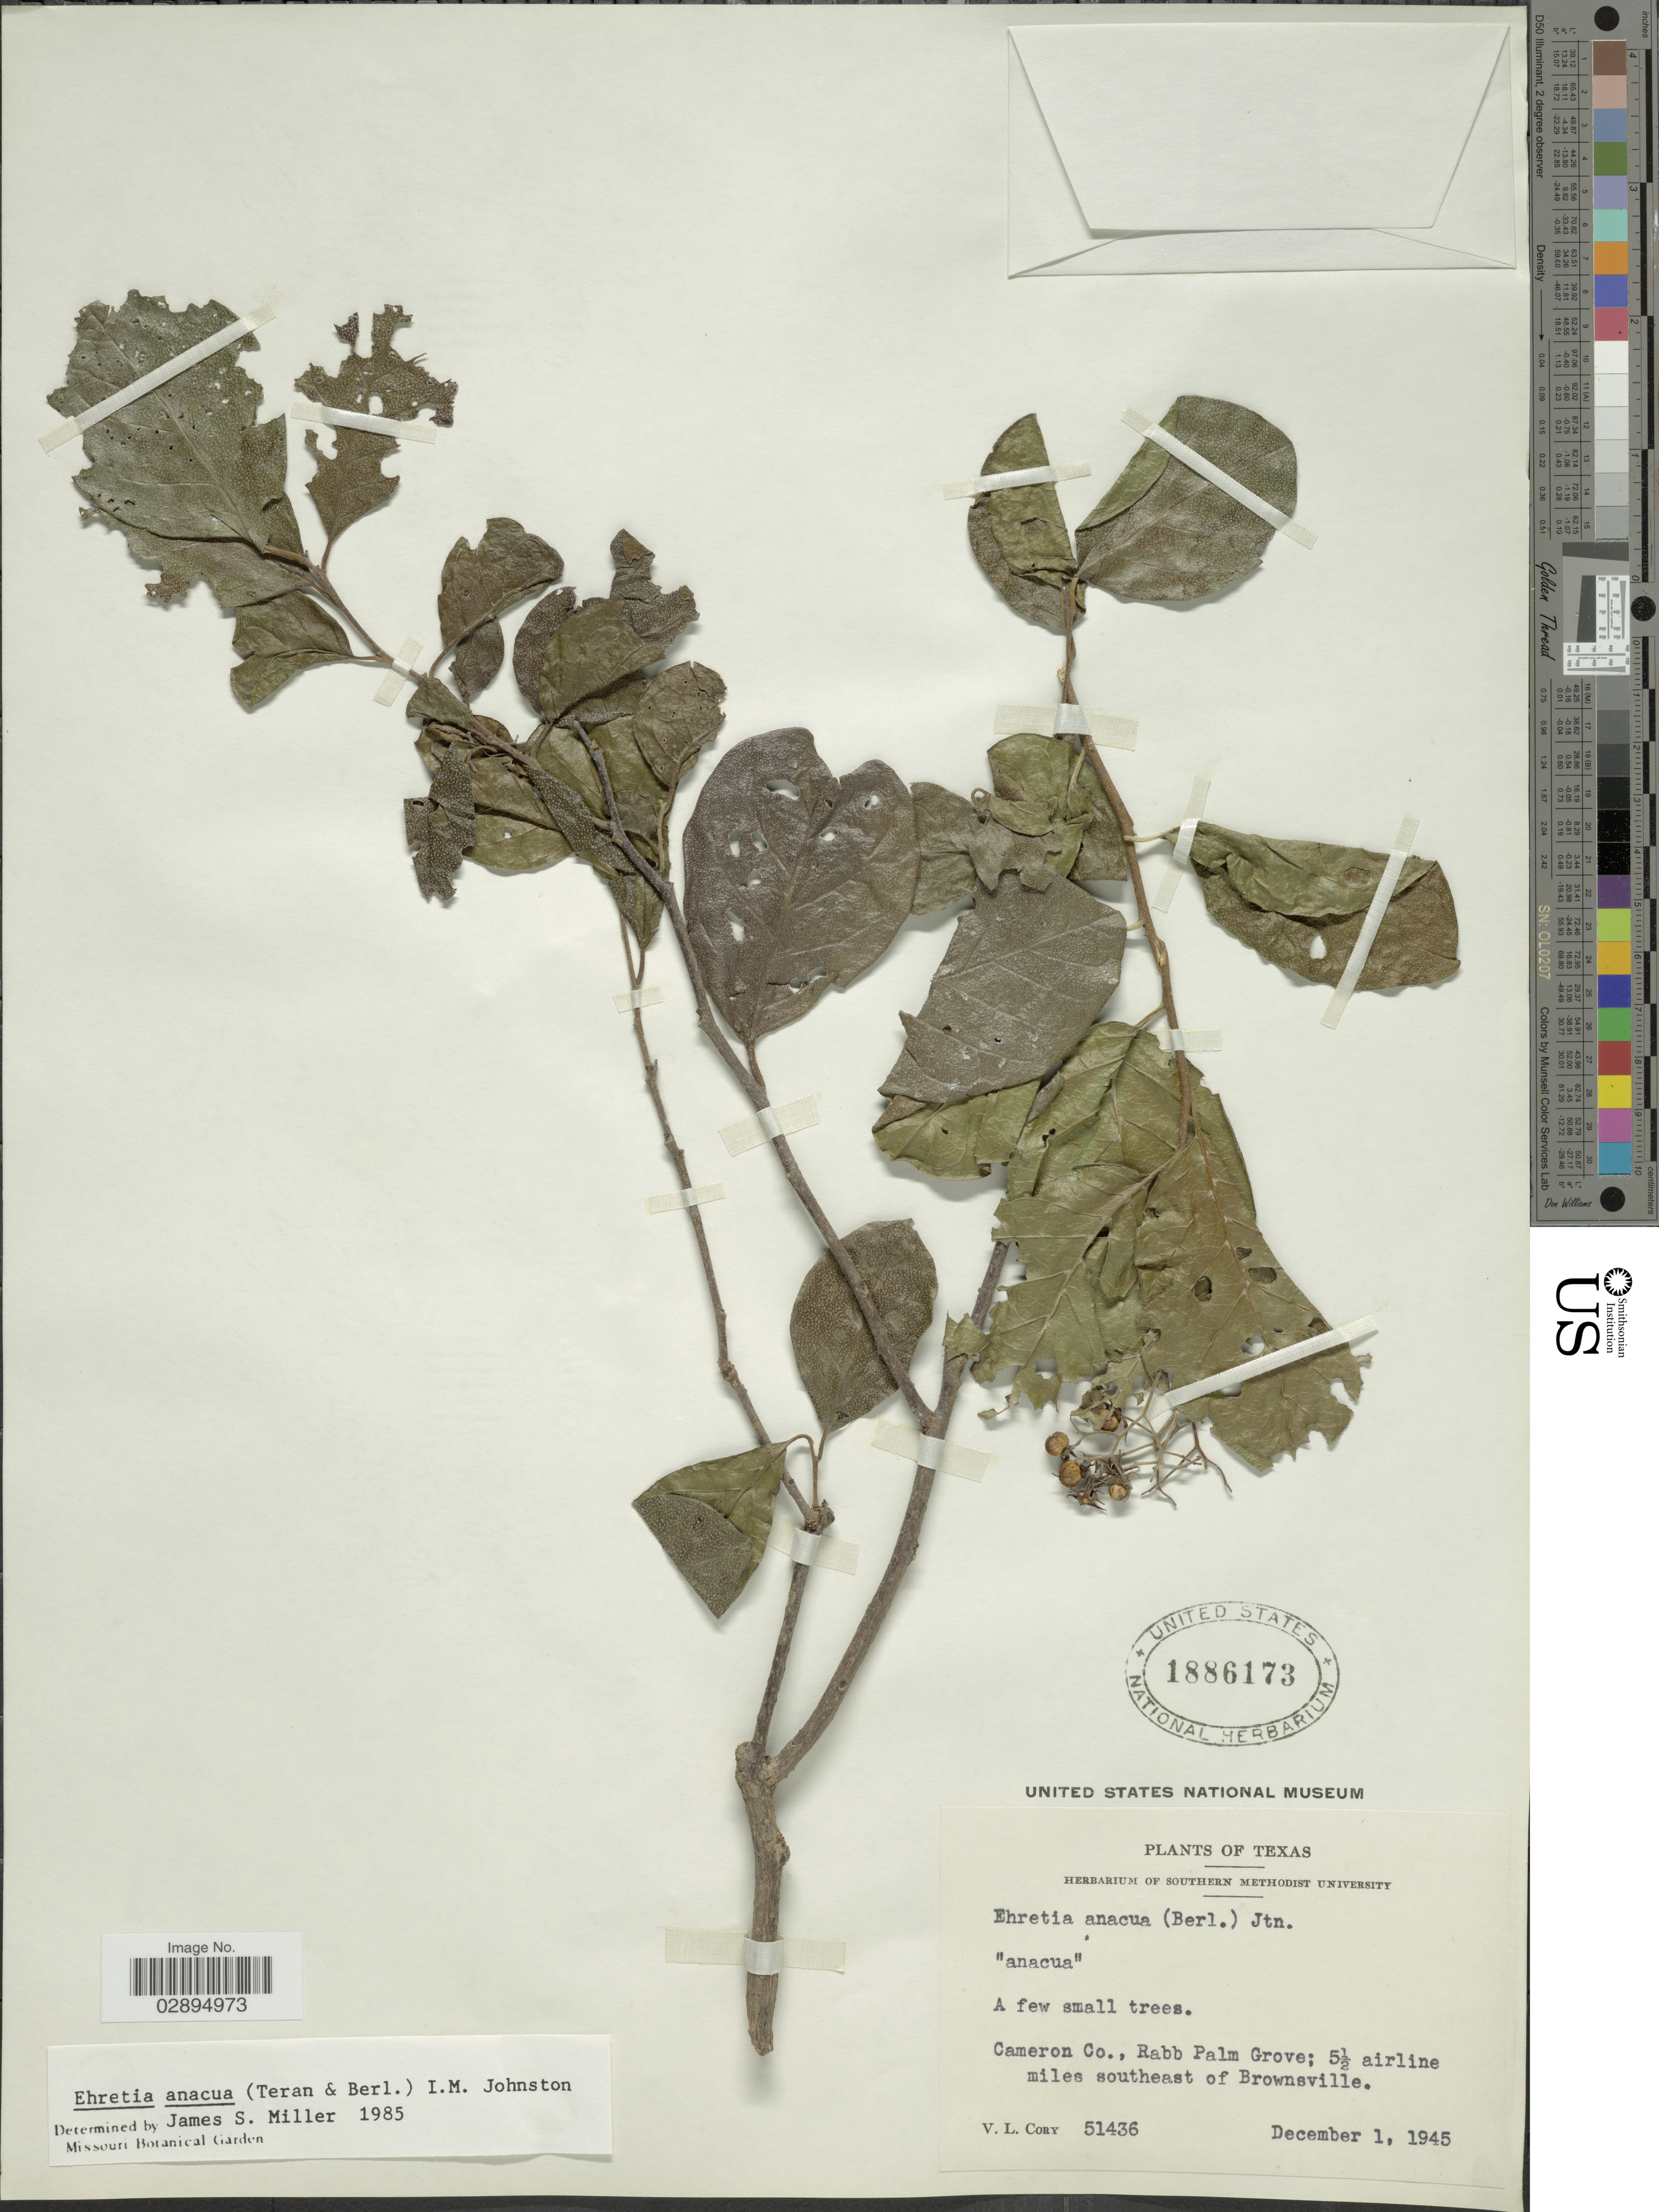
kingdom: Plantae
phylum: Tracheophyta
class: Magnoliopsida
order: Boraginales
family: Ehretiaceae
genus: Ehretia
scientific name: Ehretia anacua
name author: (Terán & Berland.) I.M. Johnst.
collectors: V. Cory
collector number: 51436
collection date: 1945-12-01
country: United States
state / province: Texas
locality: Cameron Co., Rabb Palm Grove; 5½ airline miles southeast of Brownsville.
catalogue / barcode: US 1886173